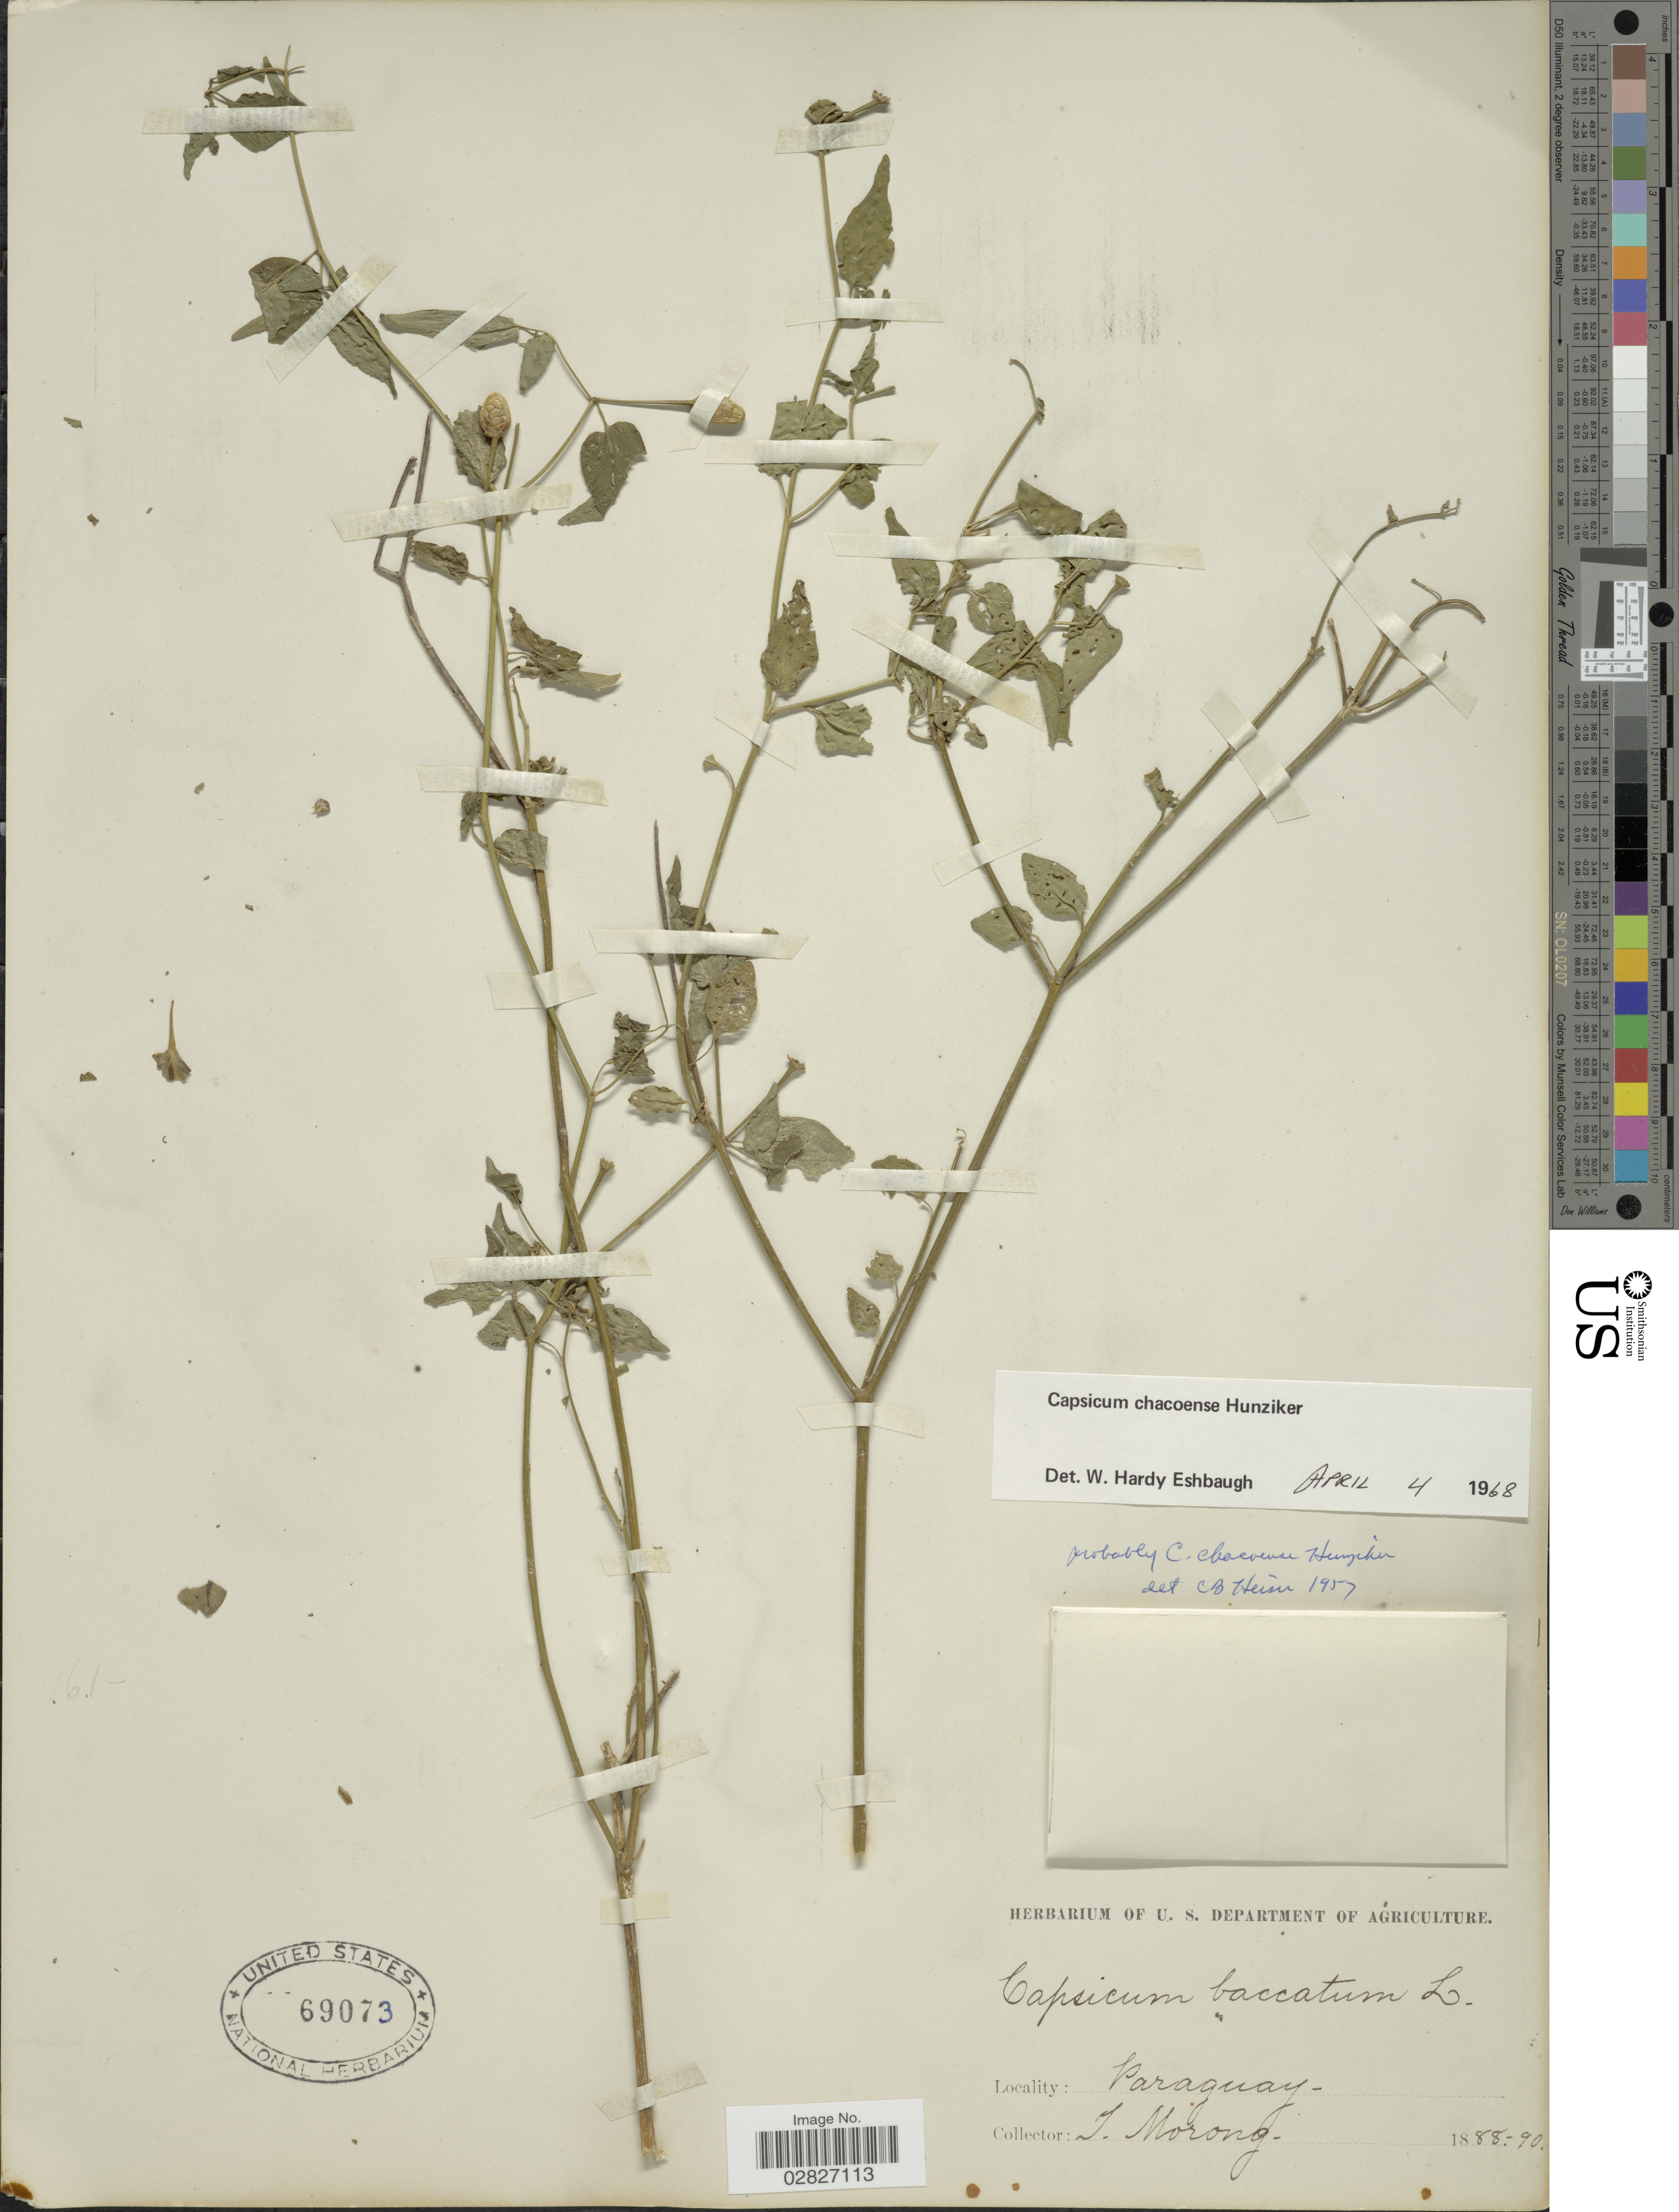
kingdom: Plantae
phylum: Tracheophyta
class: Magnoliopsida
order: Solanales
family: Solanaceae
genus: Capsicum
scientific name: Capsicum chacoense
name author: Hunz.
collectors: T. Morong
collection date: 1888/1890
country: Paraguay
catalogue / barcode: US 69073